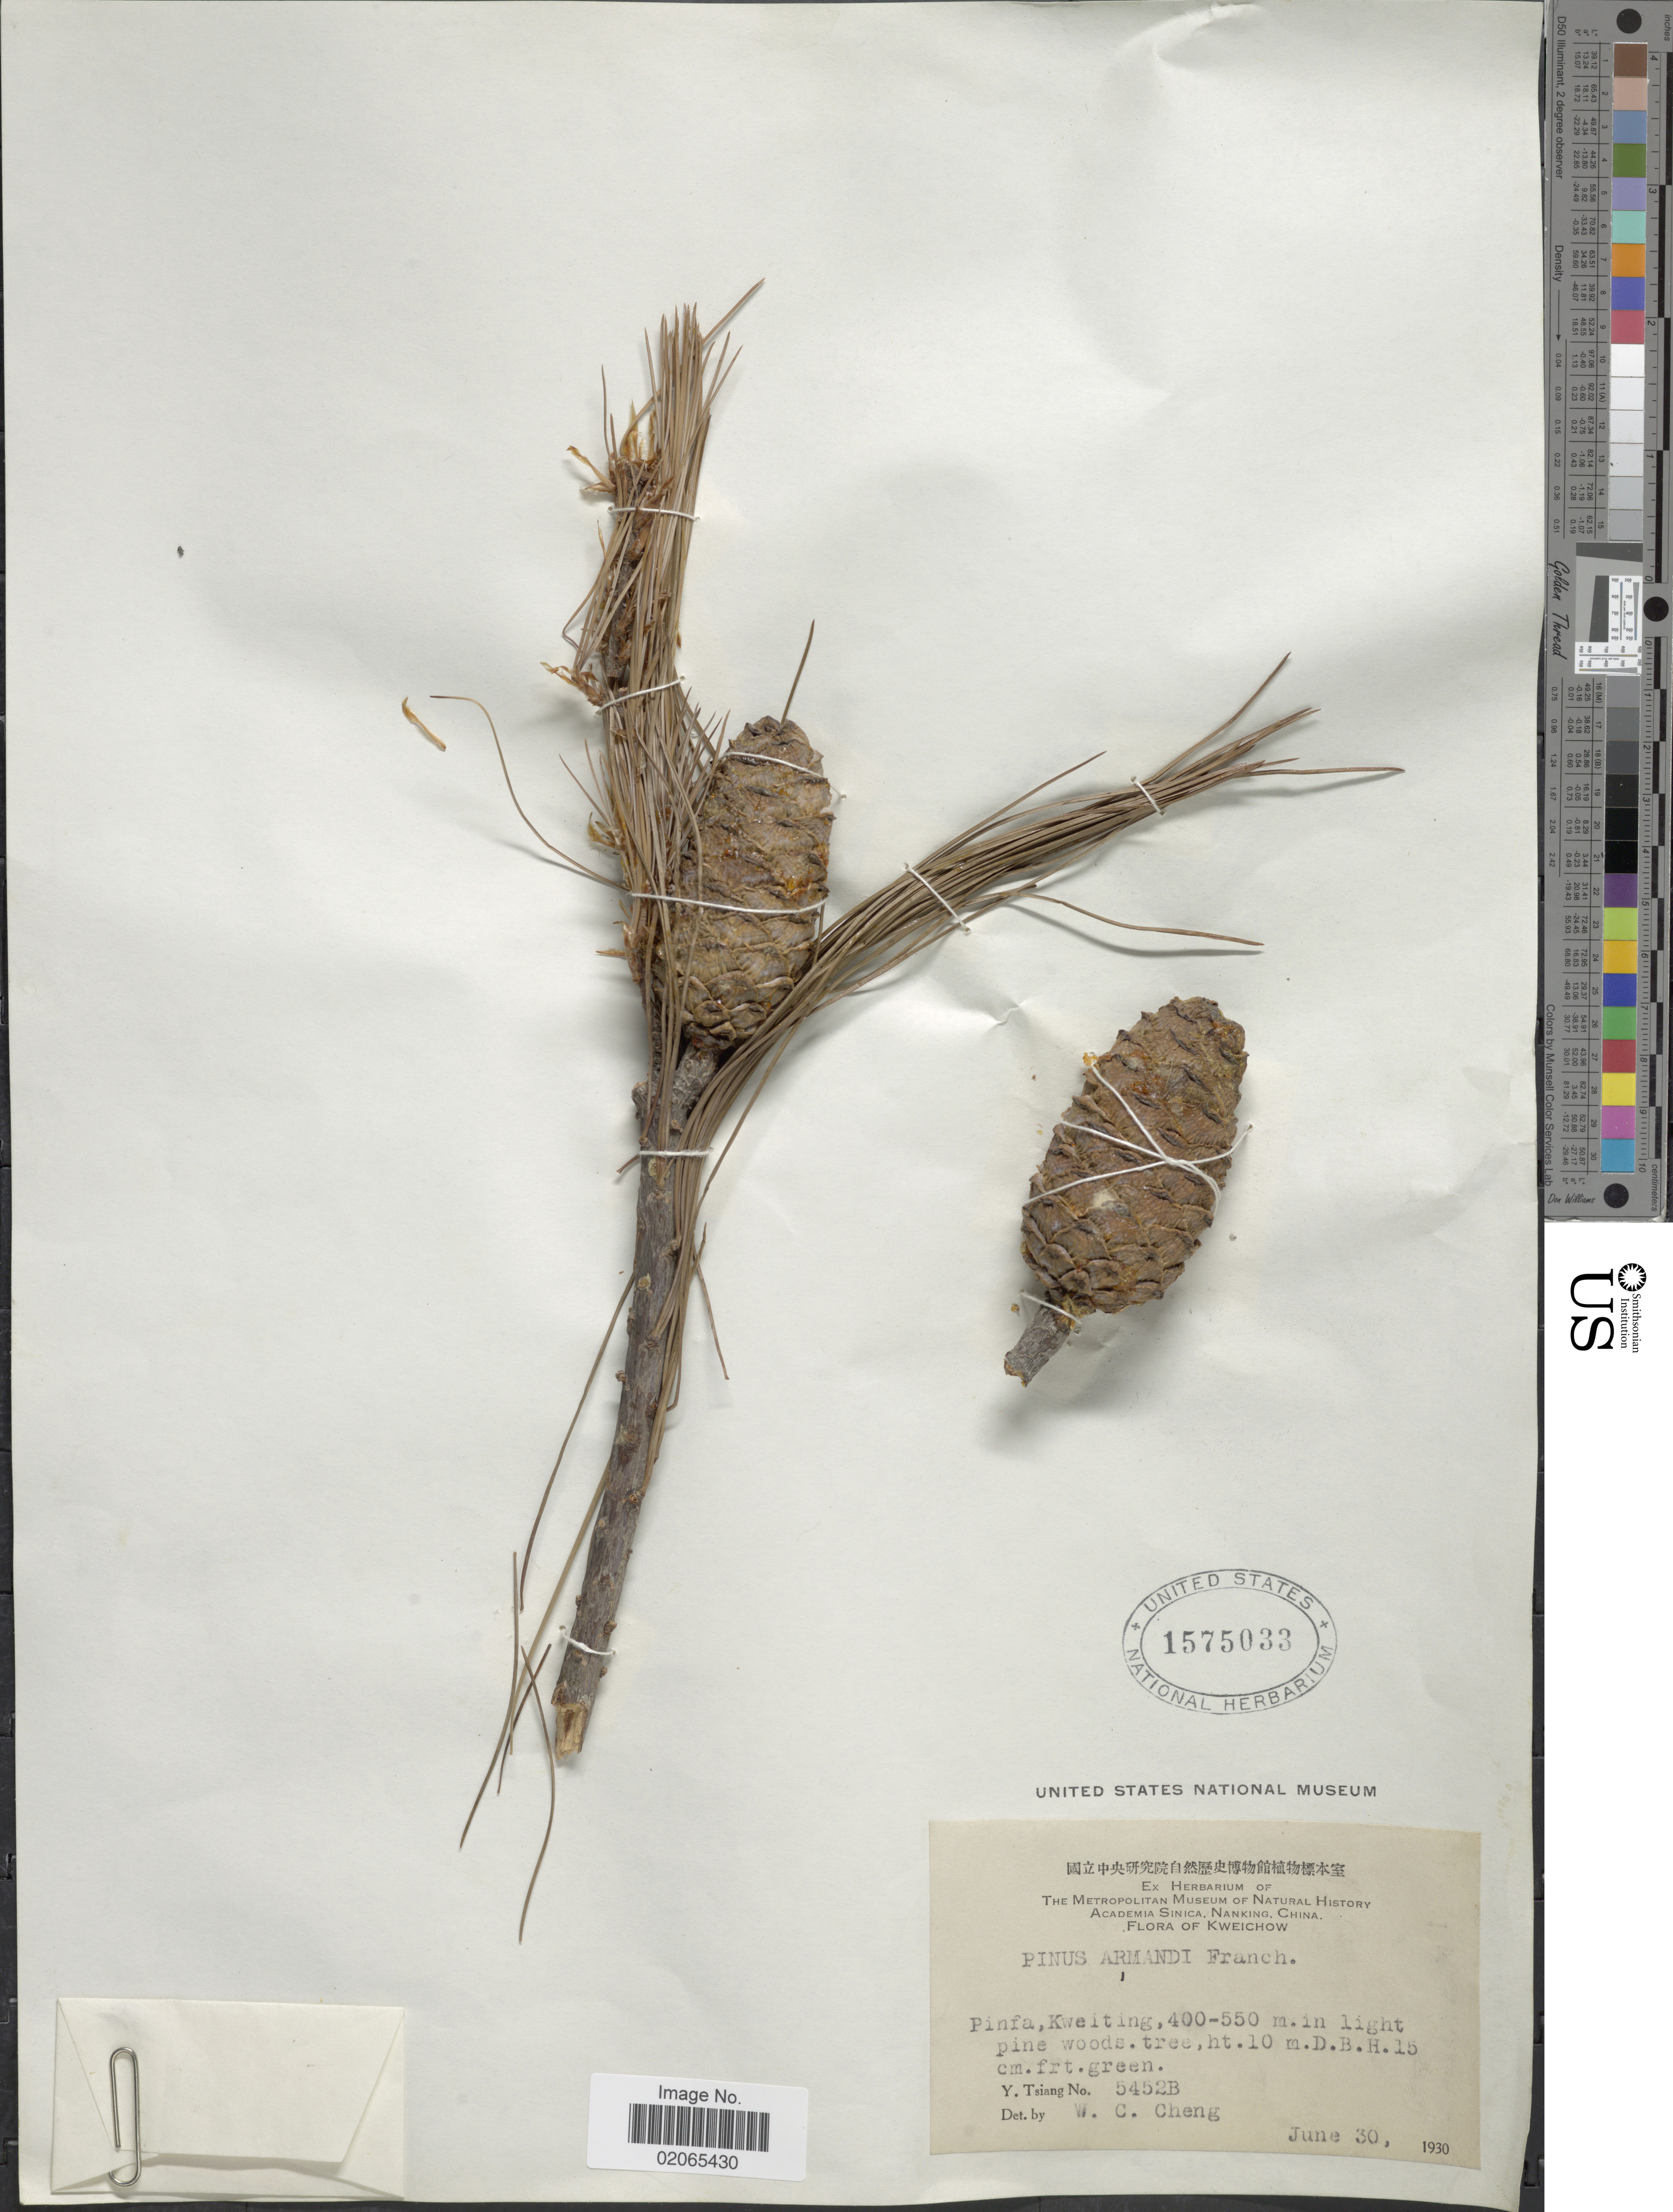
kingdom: Plantae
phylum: Tracheophyta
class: Pinopsida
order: Pinales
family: Pinaceae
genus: Pinus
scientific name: Pinus armandii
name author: Franch.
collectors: Y. Tsiang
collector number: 5452B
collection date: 1930-06-30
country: China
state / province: Guizhou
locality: Pinfa, Kweiting, Kweichow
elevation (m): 400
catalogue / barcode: US 1575033